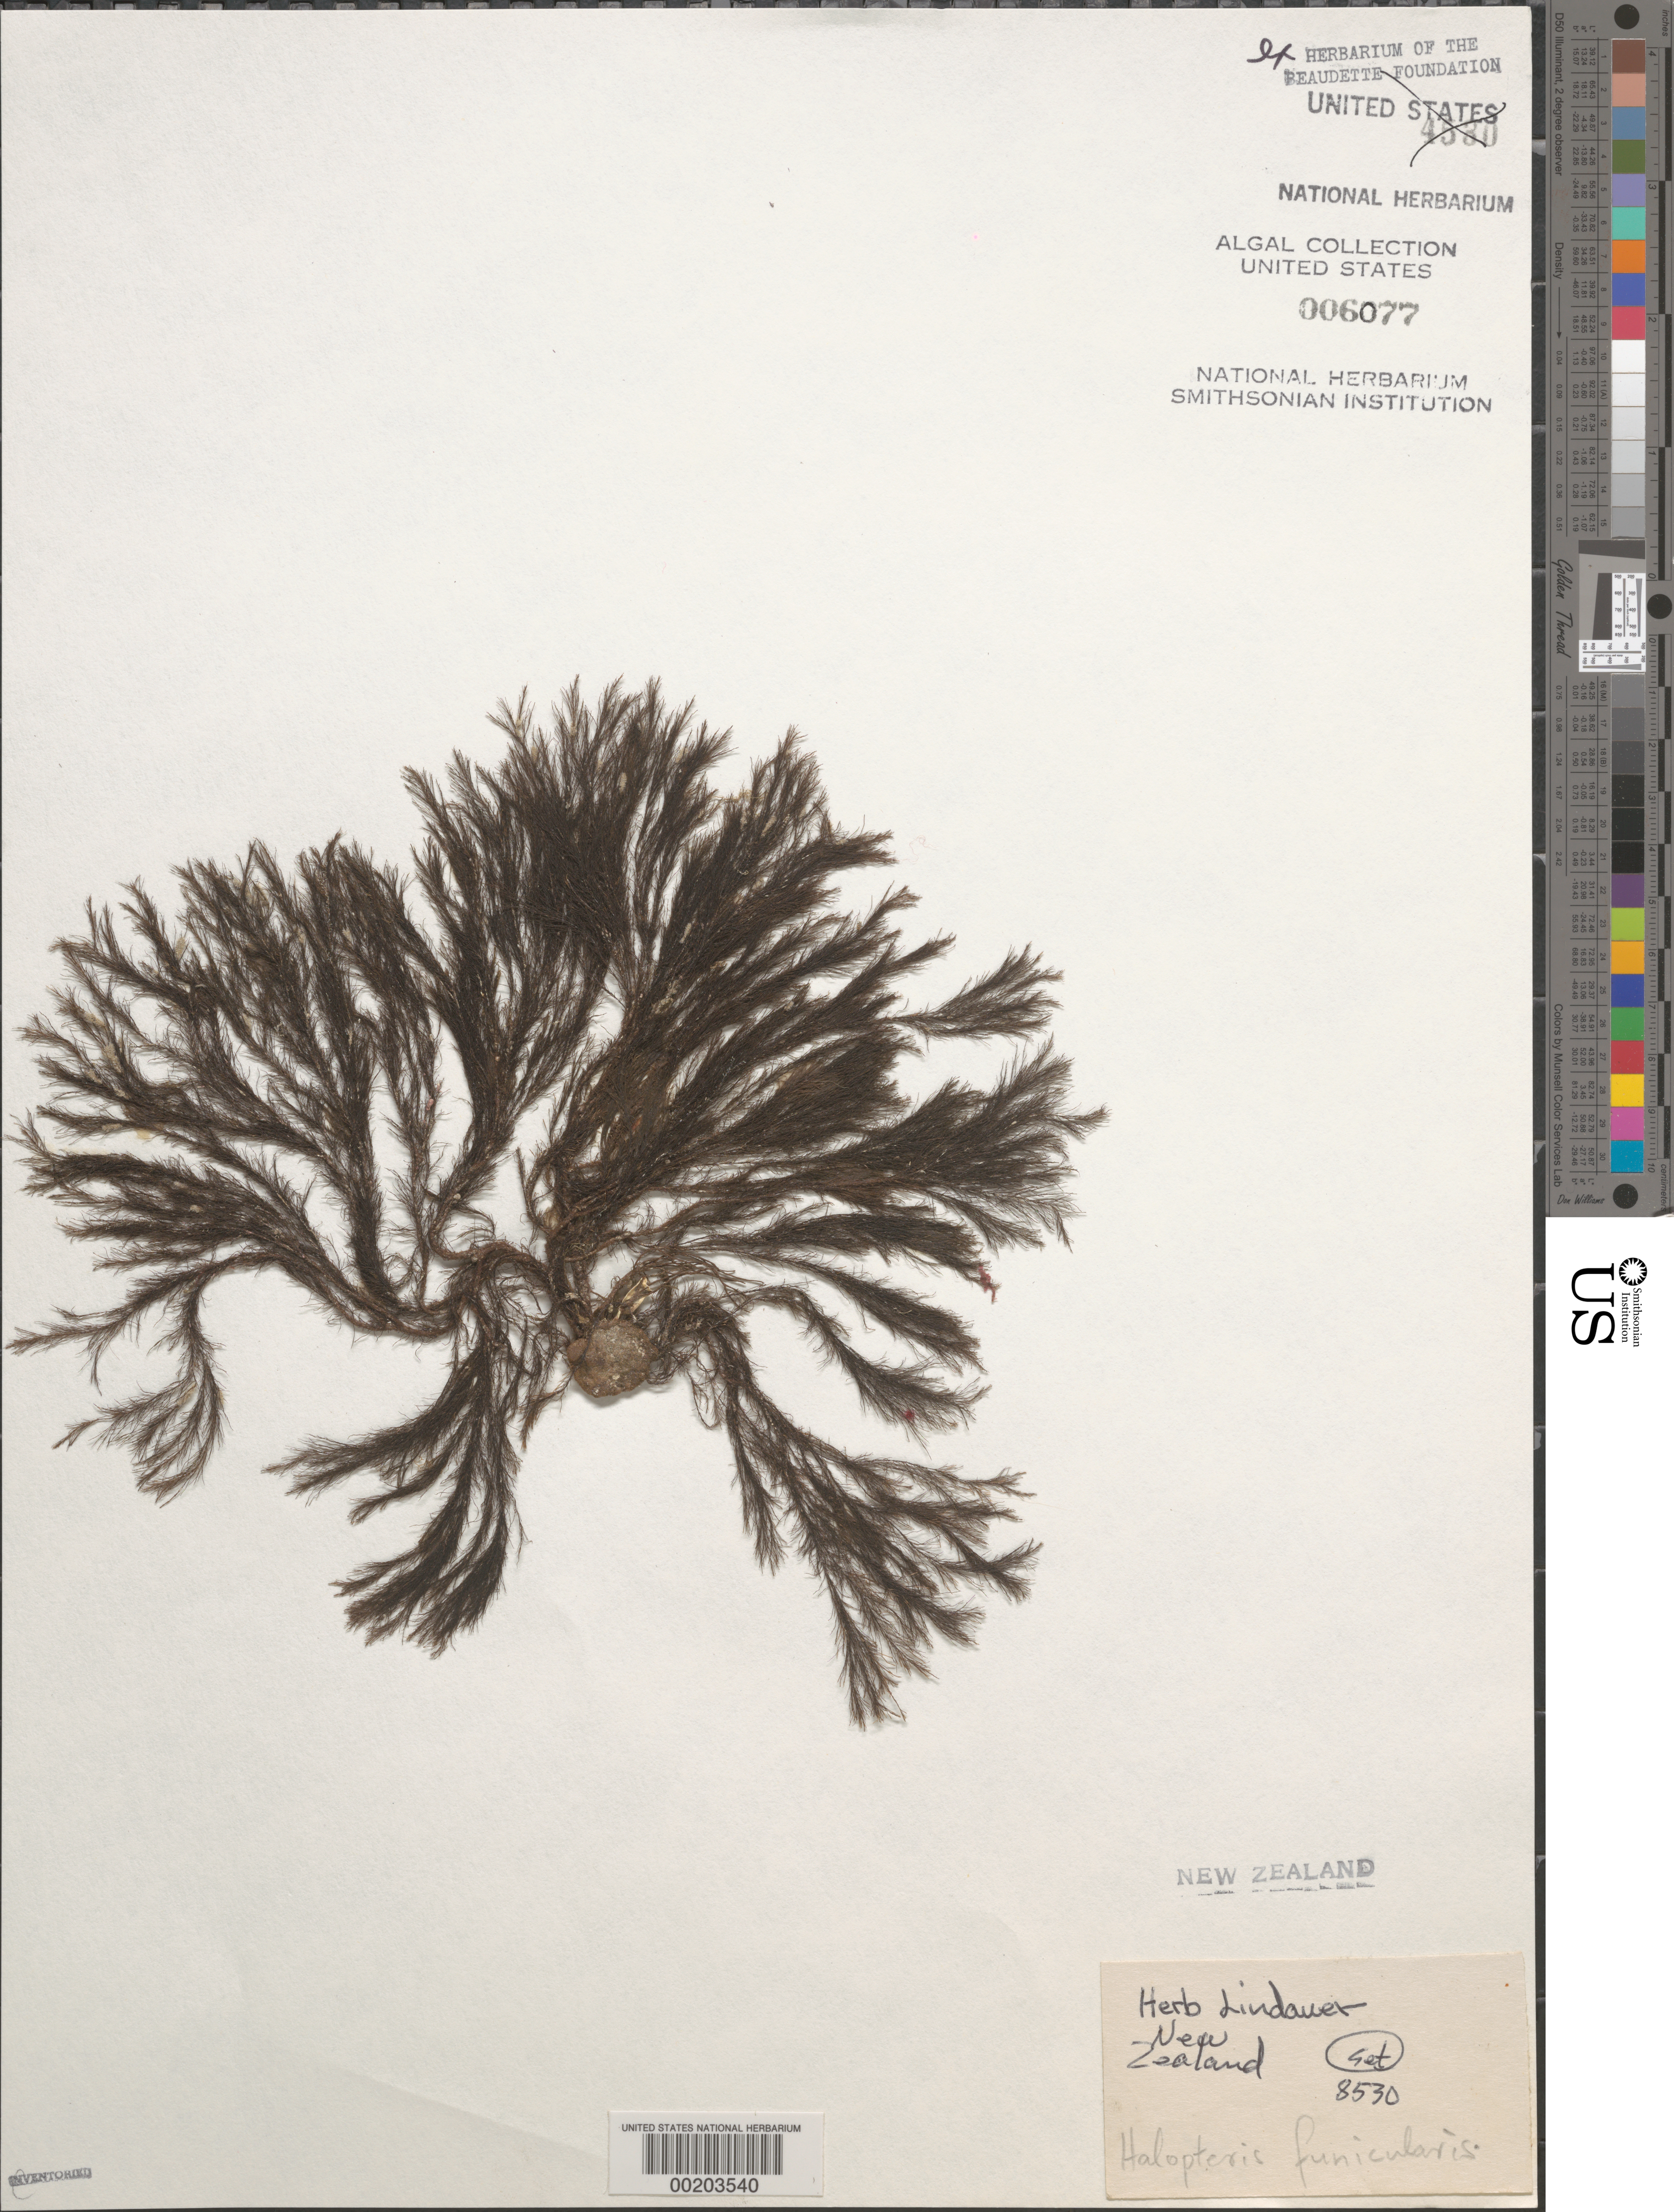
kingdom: Chromista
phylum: Ochrophyta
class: Phaeophyceae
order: Sphacelariales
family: Stypocaulaceae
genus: Halopteris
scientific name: Halopteris funicularis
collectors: V. Lindauer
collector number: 8530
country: New Zealand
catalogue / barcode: US 6077